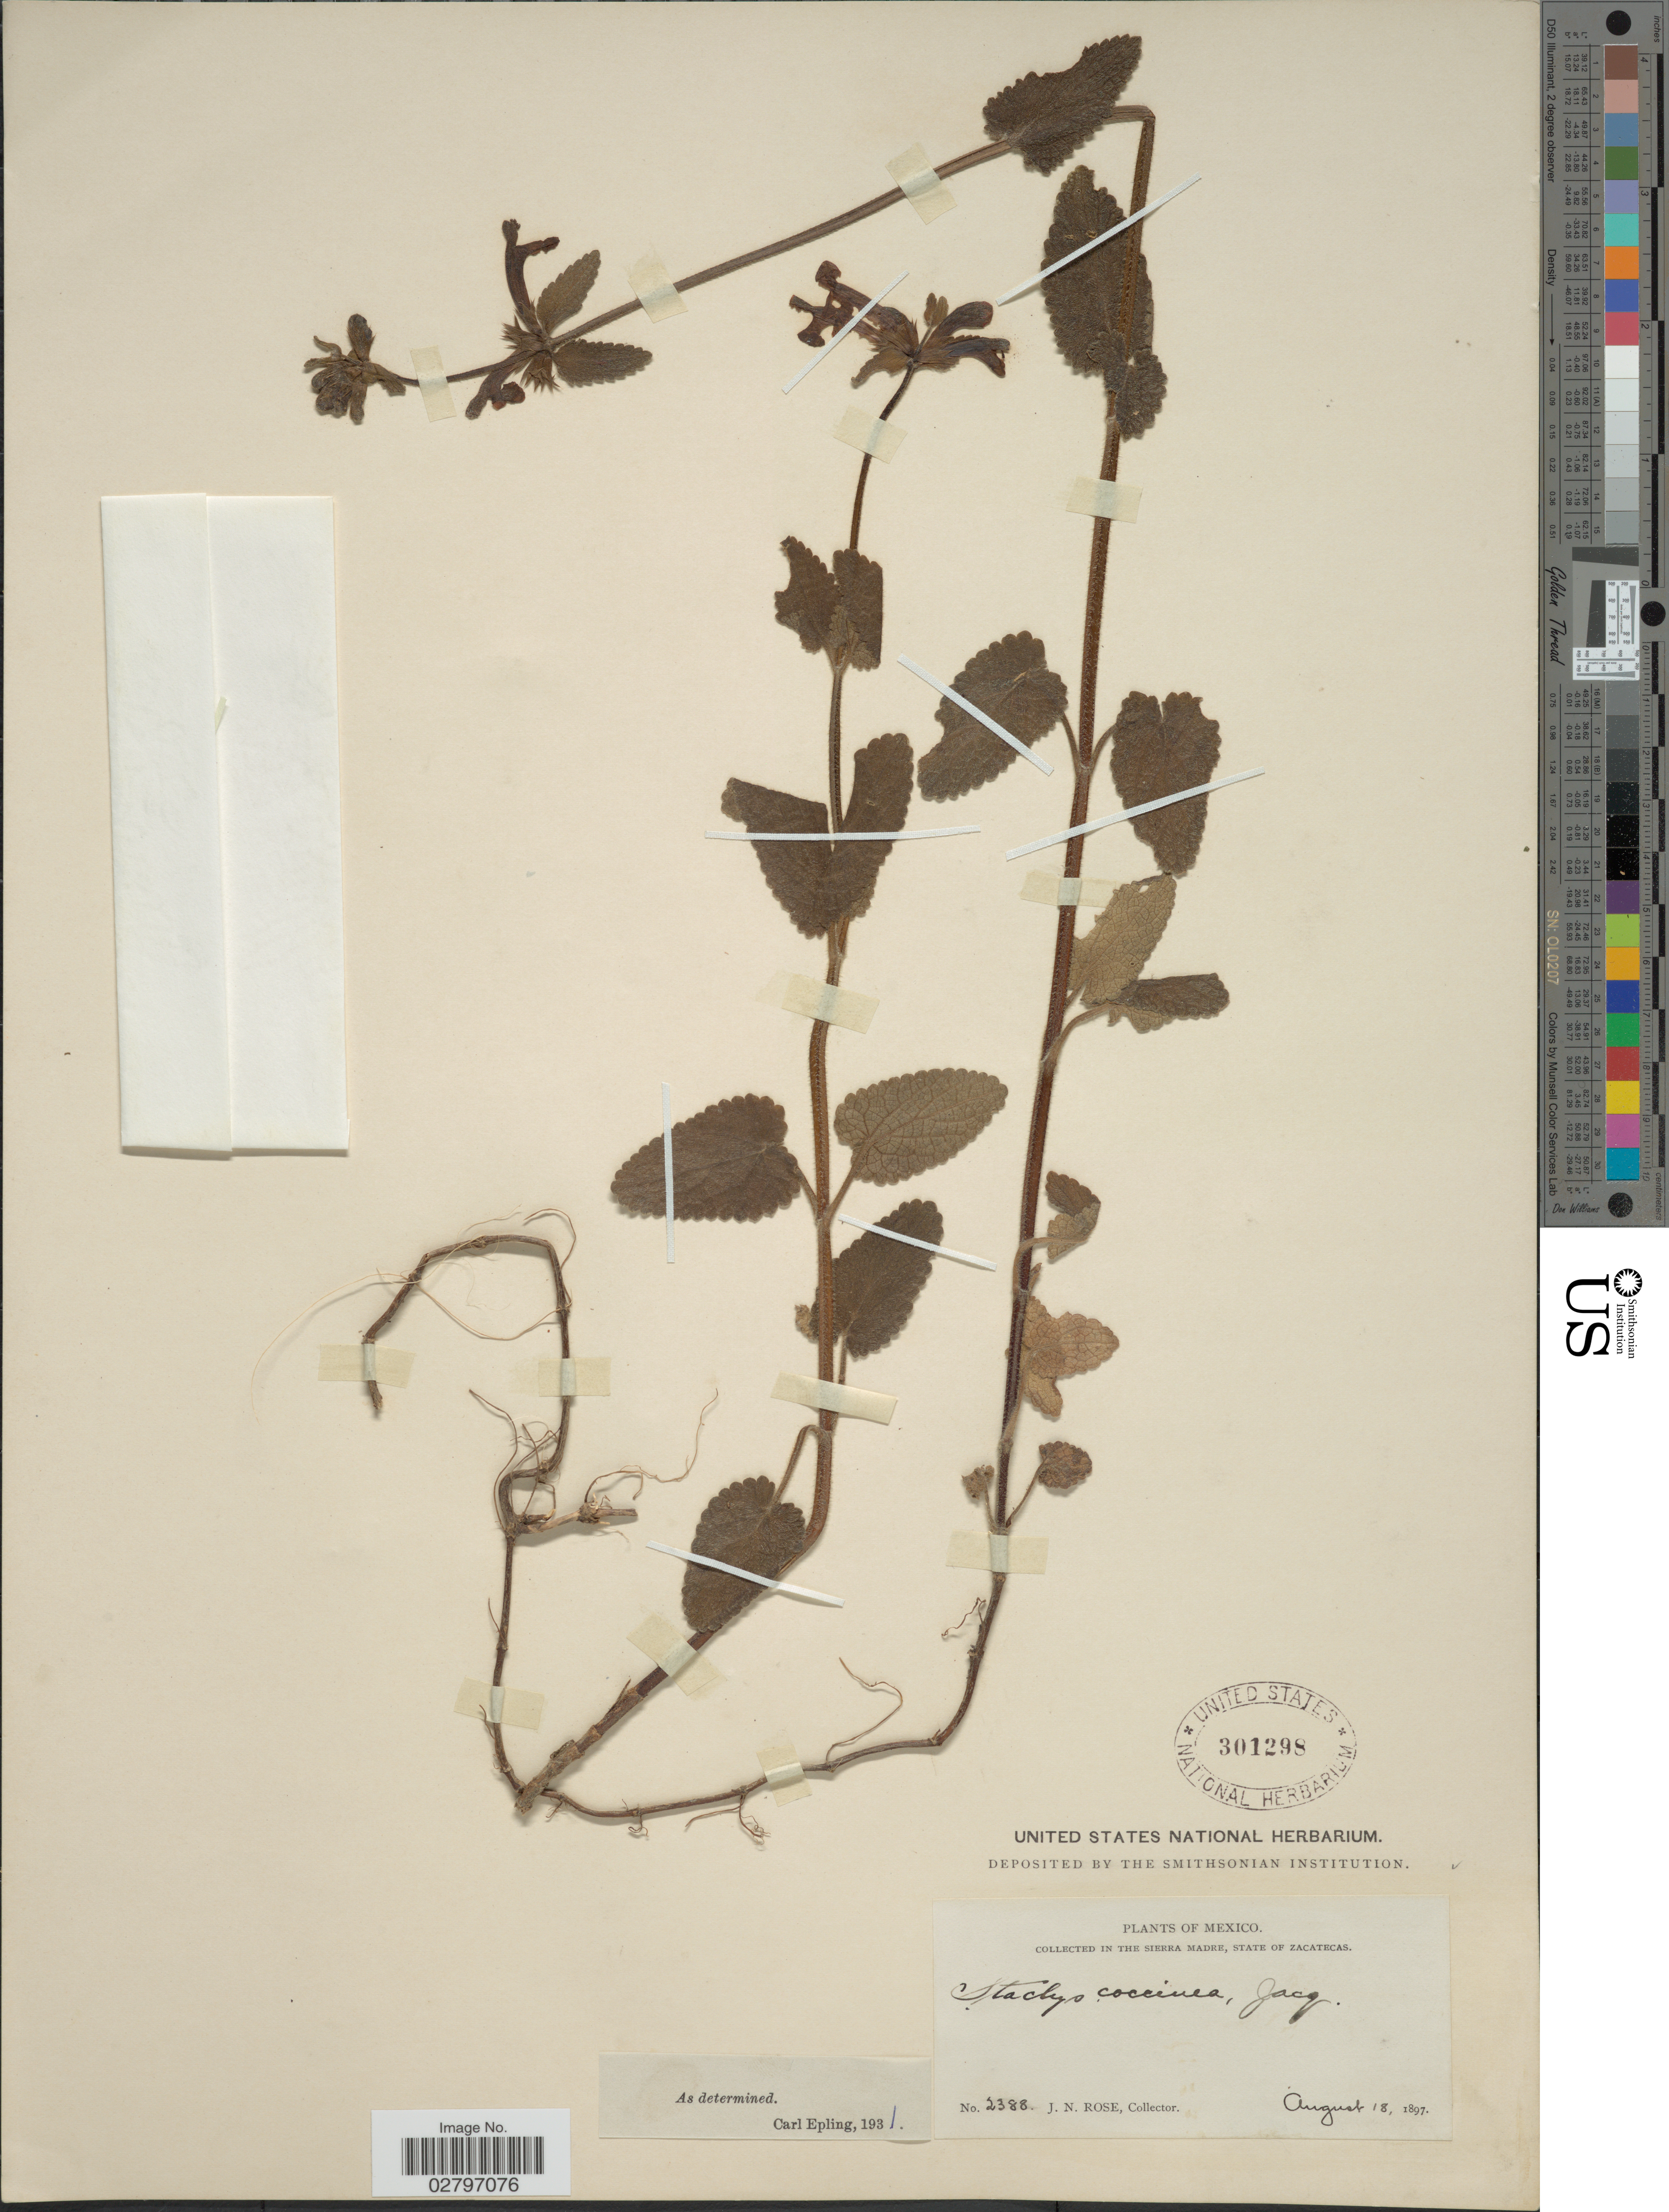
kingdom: Plantae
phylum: Tracheophyta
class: Magnoliopsida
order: Lamiales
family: Lamiaceae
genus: Stachys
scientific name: Stachys coccinea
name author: Ortega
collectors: J. N. Rose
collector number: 2388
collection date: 1897-08-18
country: Mexico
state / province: Zacatecas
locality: Sierra Madre.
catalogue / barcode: US 301298